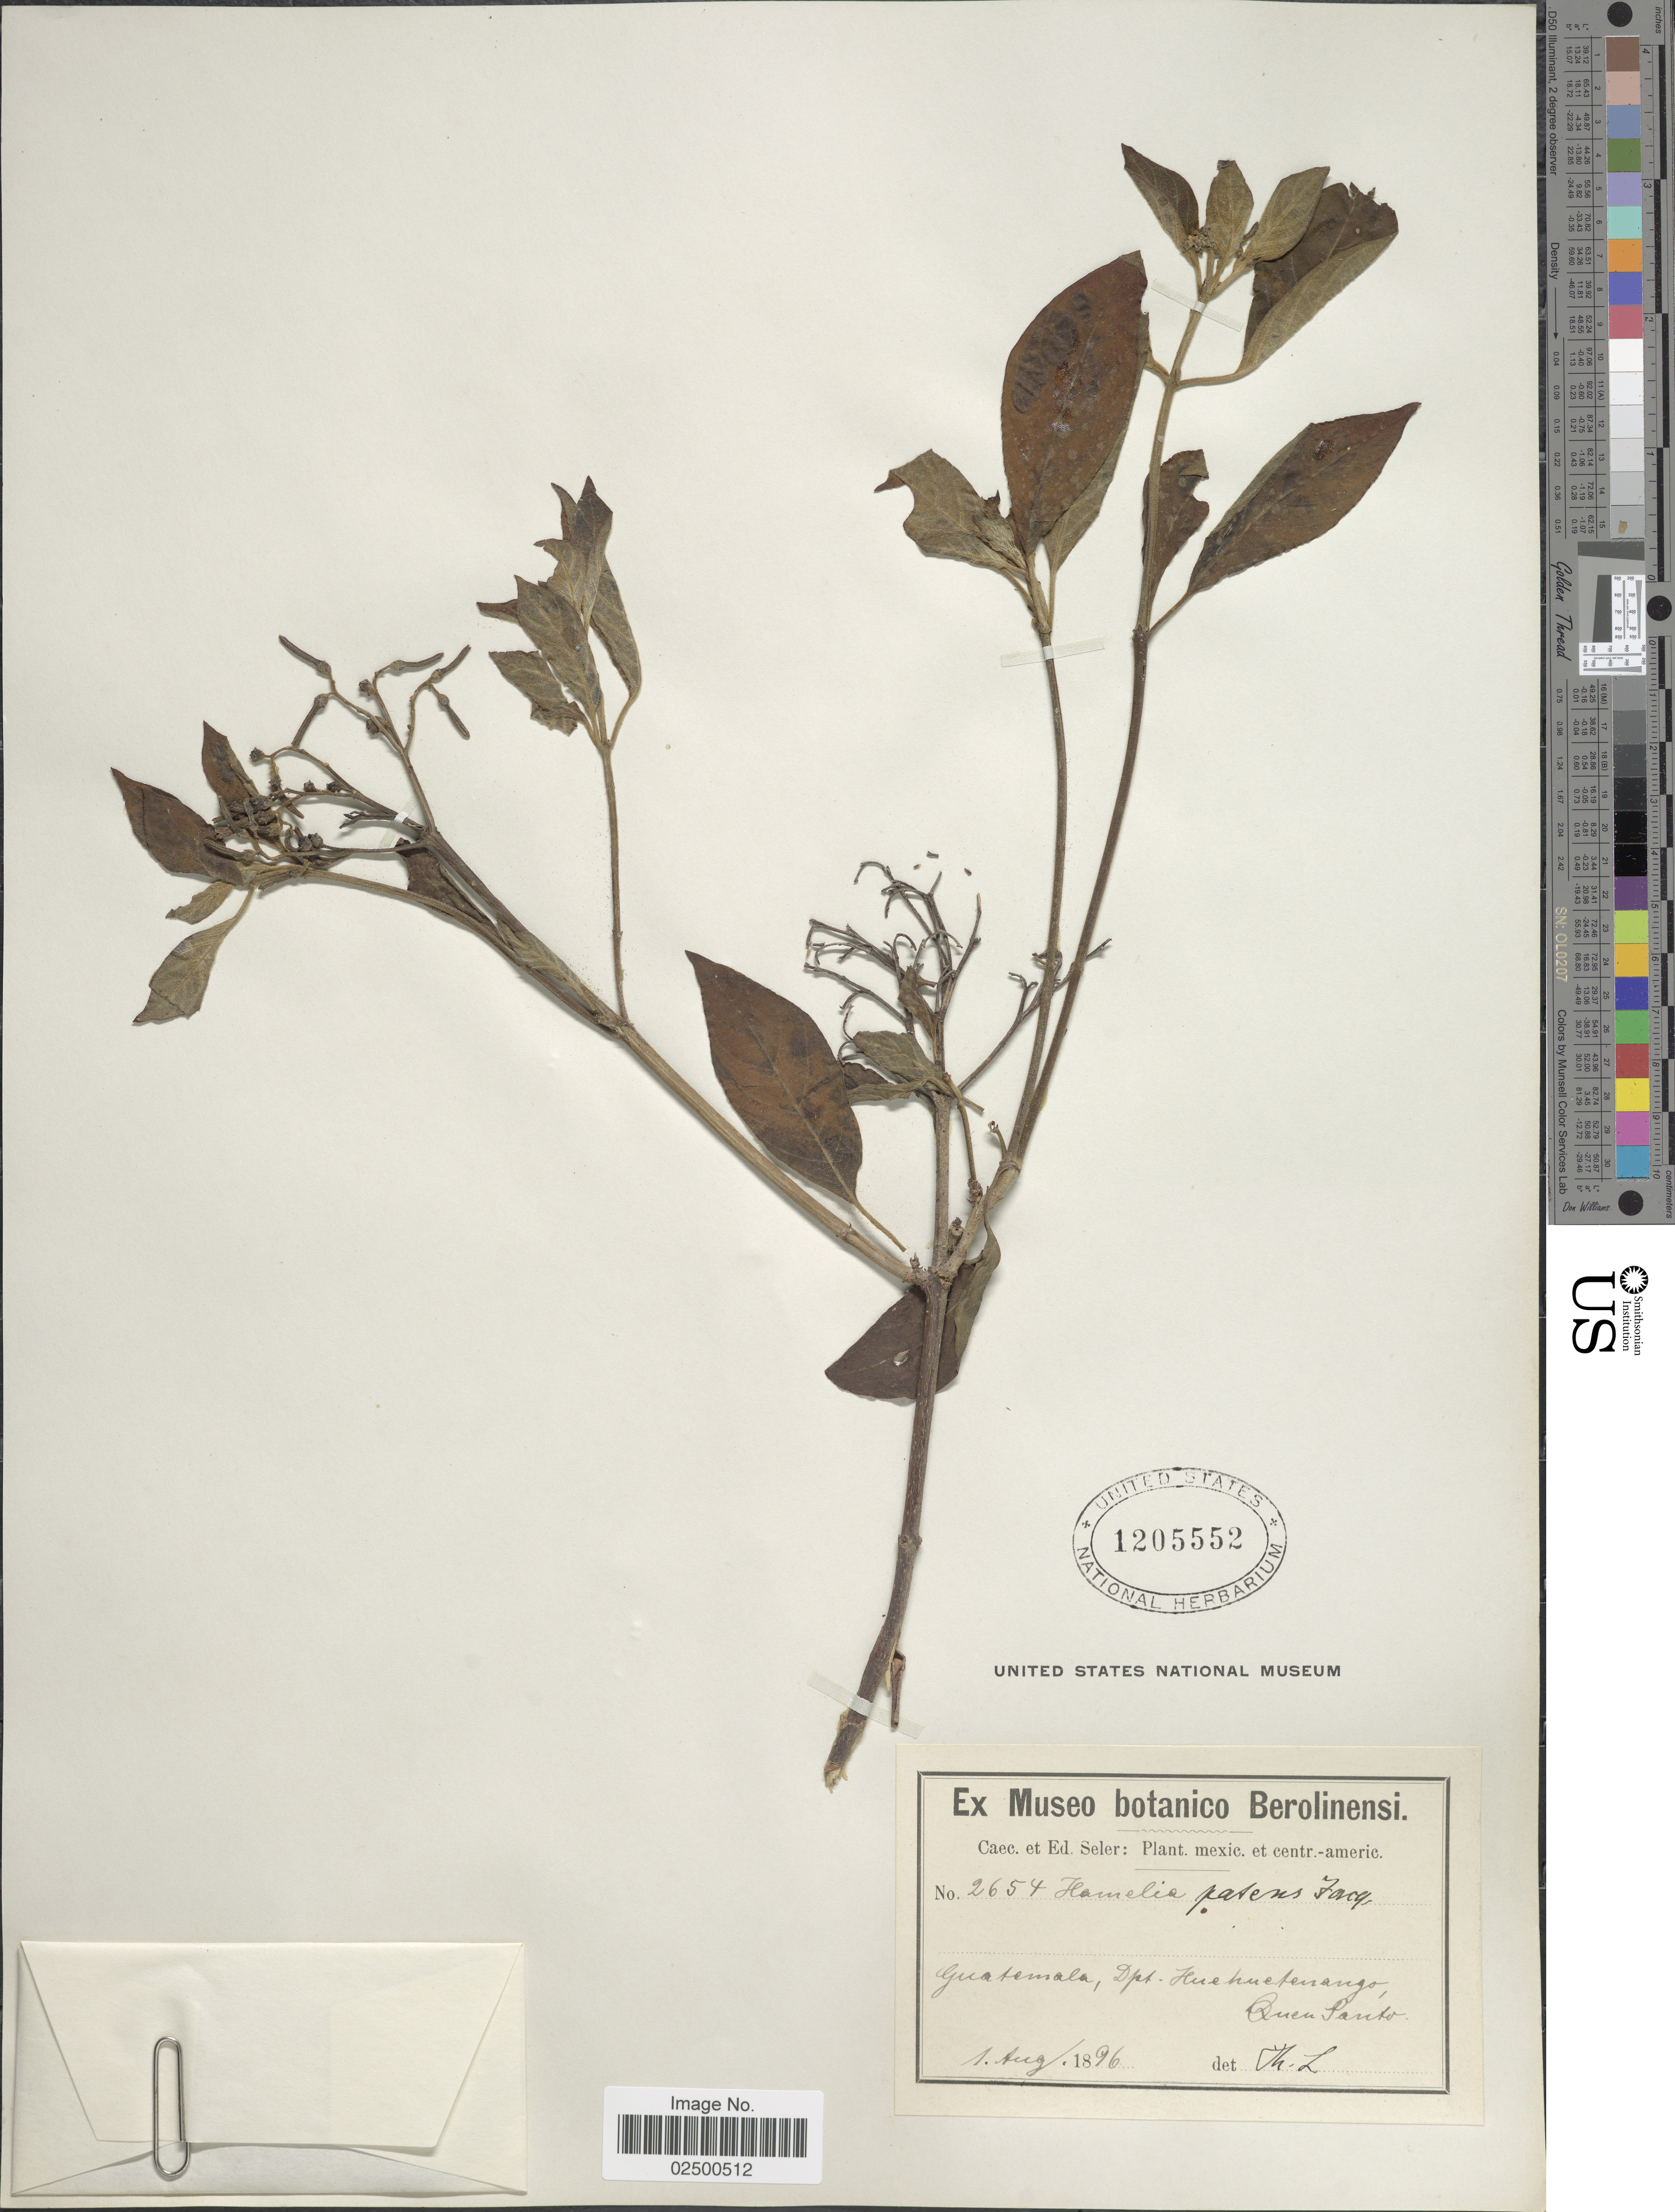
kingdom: Plantae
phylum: Tracheophyta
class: Magnoliopsida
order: Gentianales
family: Rubiaceae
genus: Hamelia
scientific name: Hamelia erecta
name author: Jacq.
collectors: ex Caec. et Ed Seler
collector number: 2654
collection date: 1896-08-01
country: Guatemala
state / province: Huehuetenango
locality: Guatemala, Dept. Huehuetenango, Quen Santo.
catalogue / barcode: US 1205552